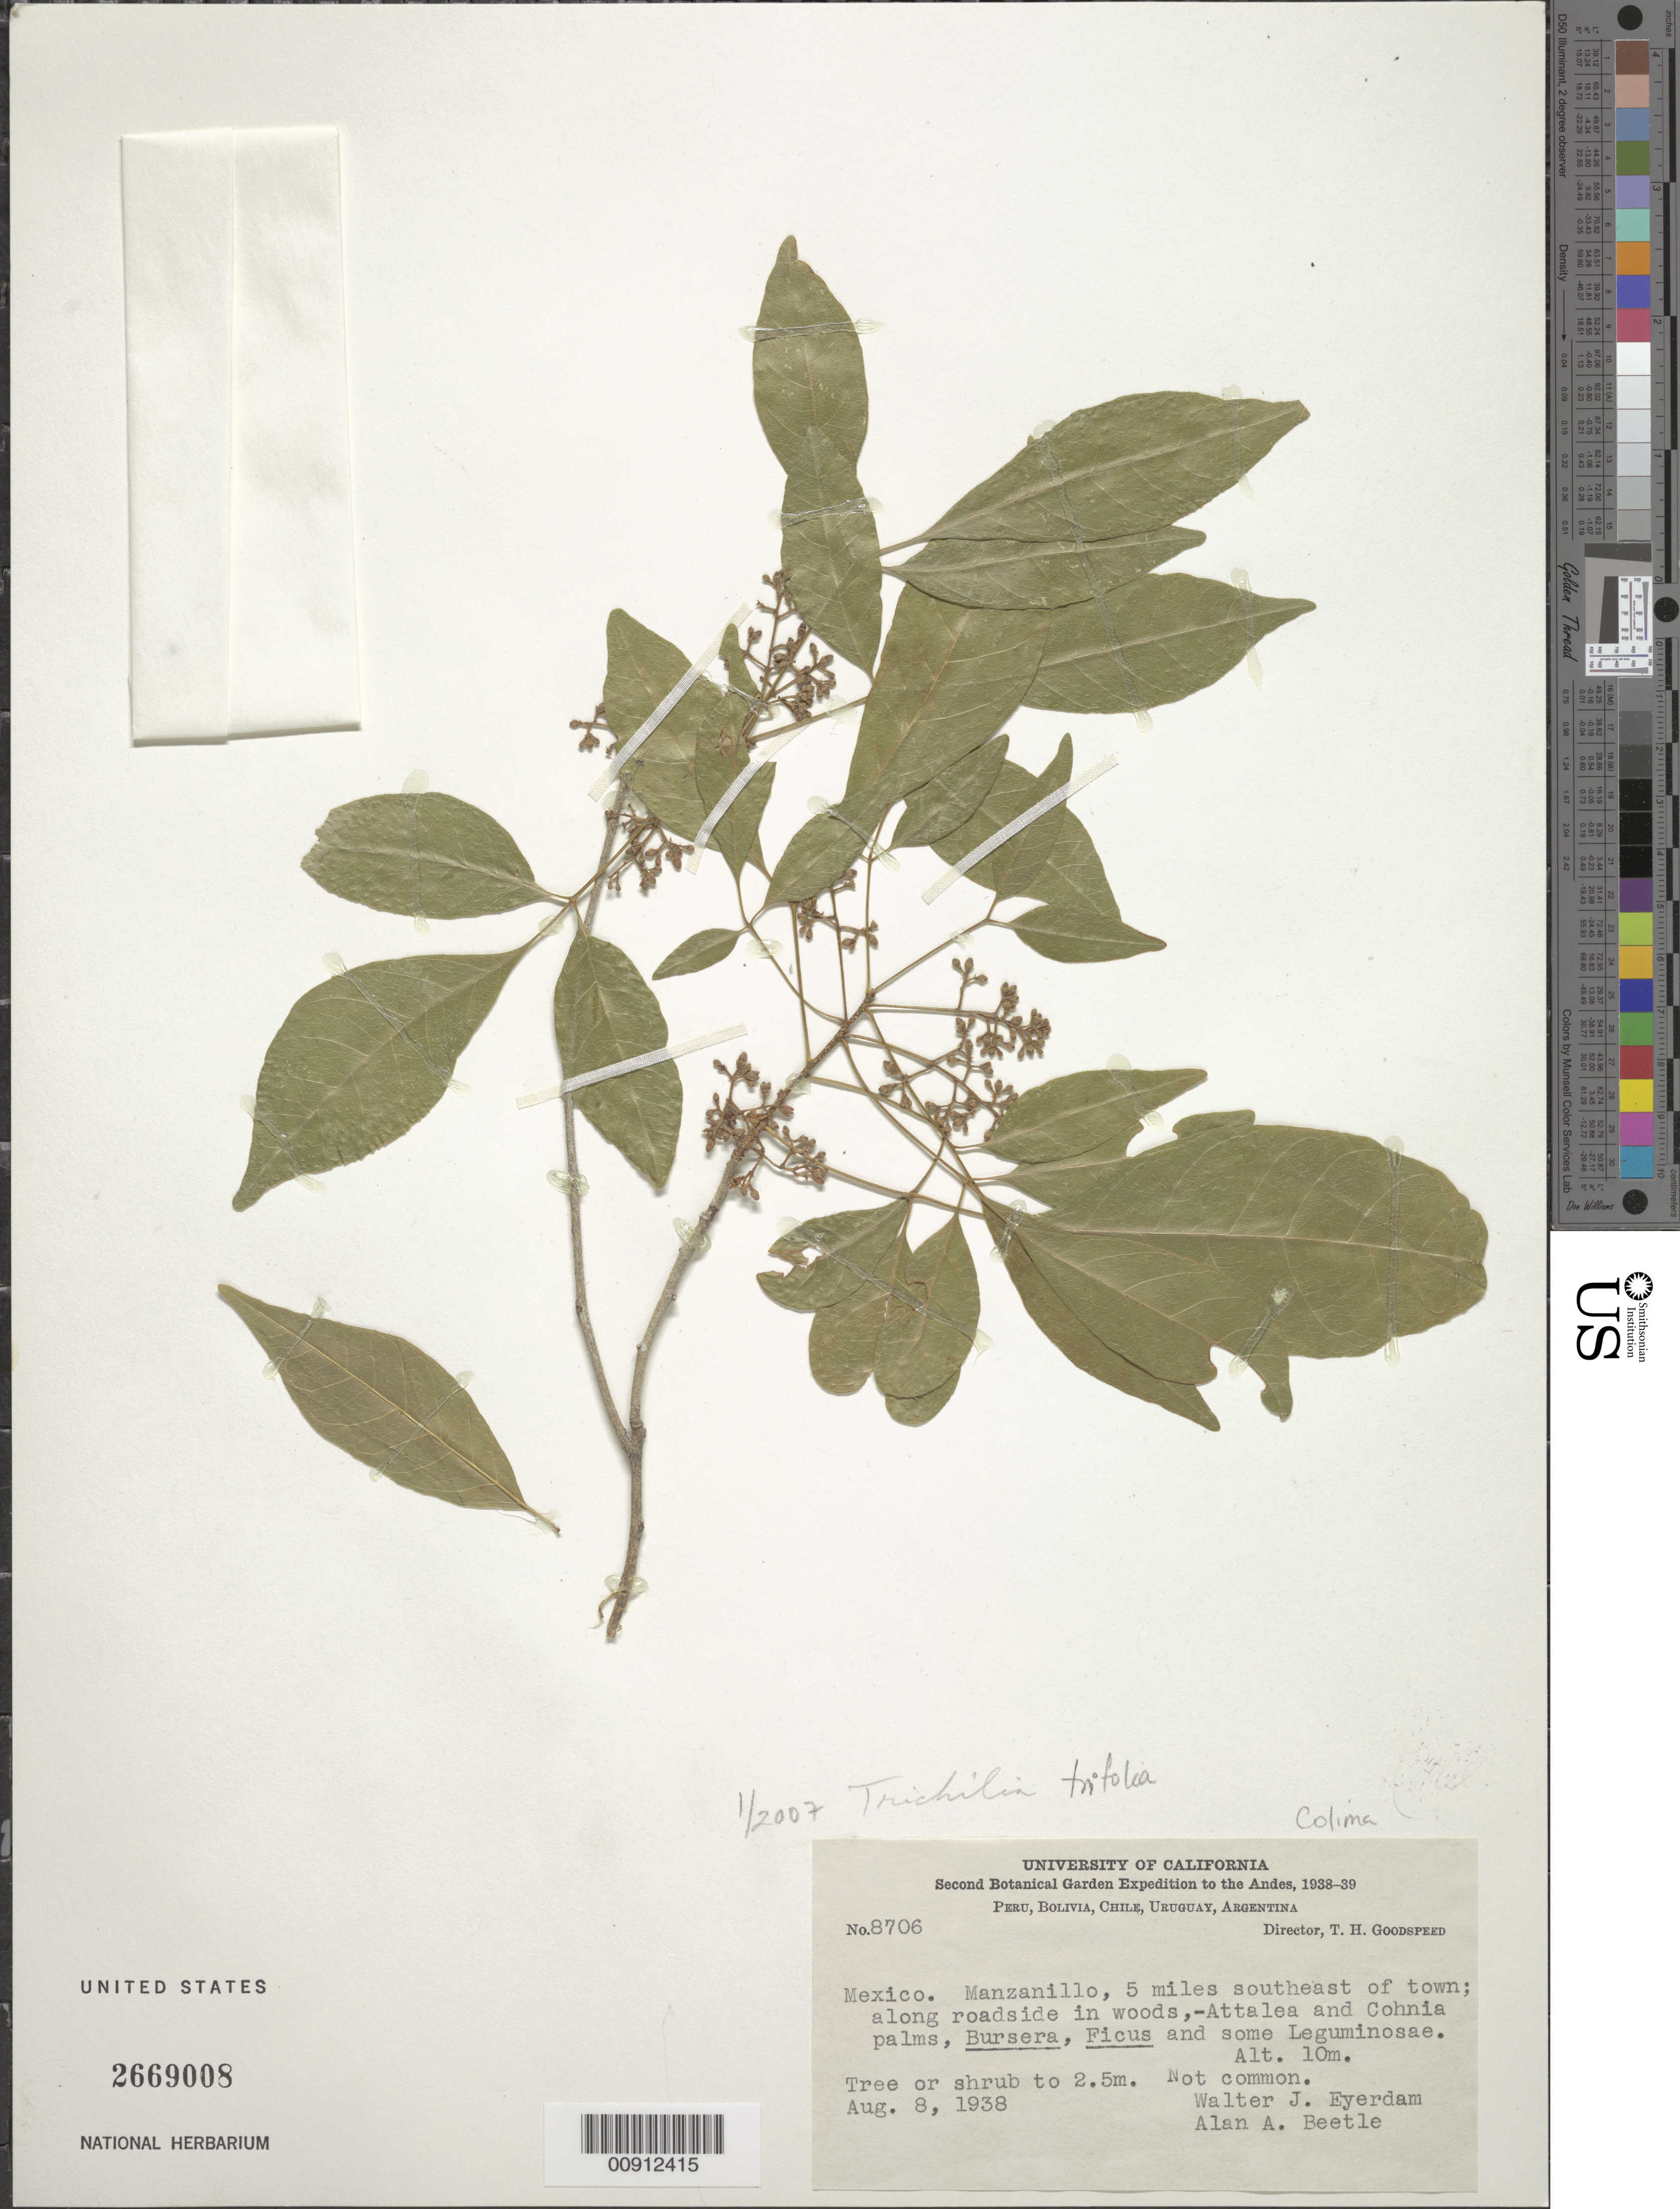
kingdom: Plantae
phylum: Tracheophyta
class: Magnoliopsida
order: Sapindales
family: Meliaceae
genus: Trichilia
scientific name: Trichilia trifolia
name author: L.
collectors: W. J. Eyerdam & A. A. Beetle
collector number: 8706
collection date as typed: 08 Aug 1938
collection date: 1938-08-08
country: Mexico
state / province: Colima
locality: Manzanillo, 5 miles southeast of town.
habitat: Along roadside in woods, - Attalea and Cohnia palms, Bursera, Ficus and some Leguminosae.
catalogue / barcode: US 2669008